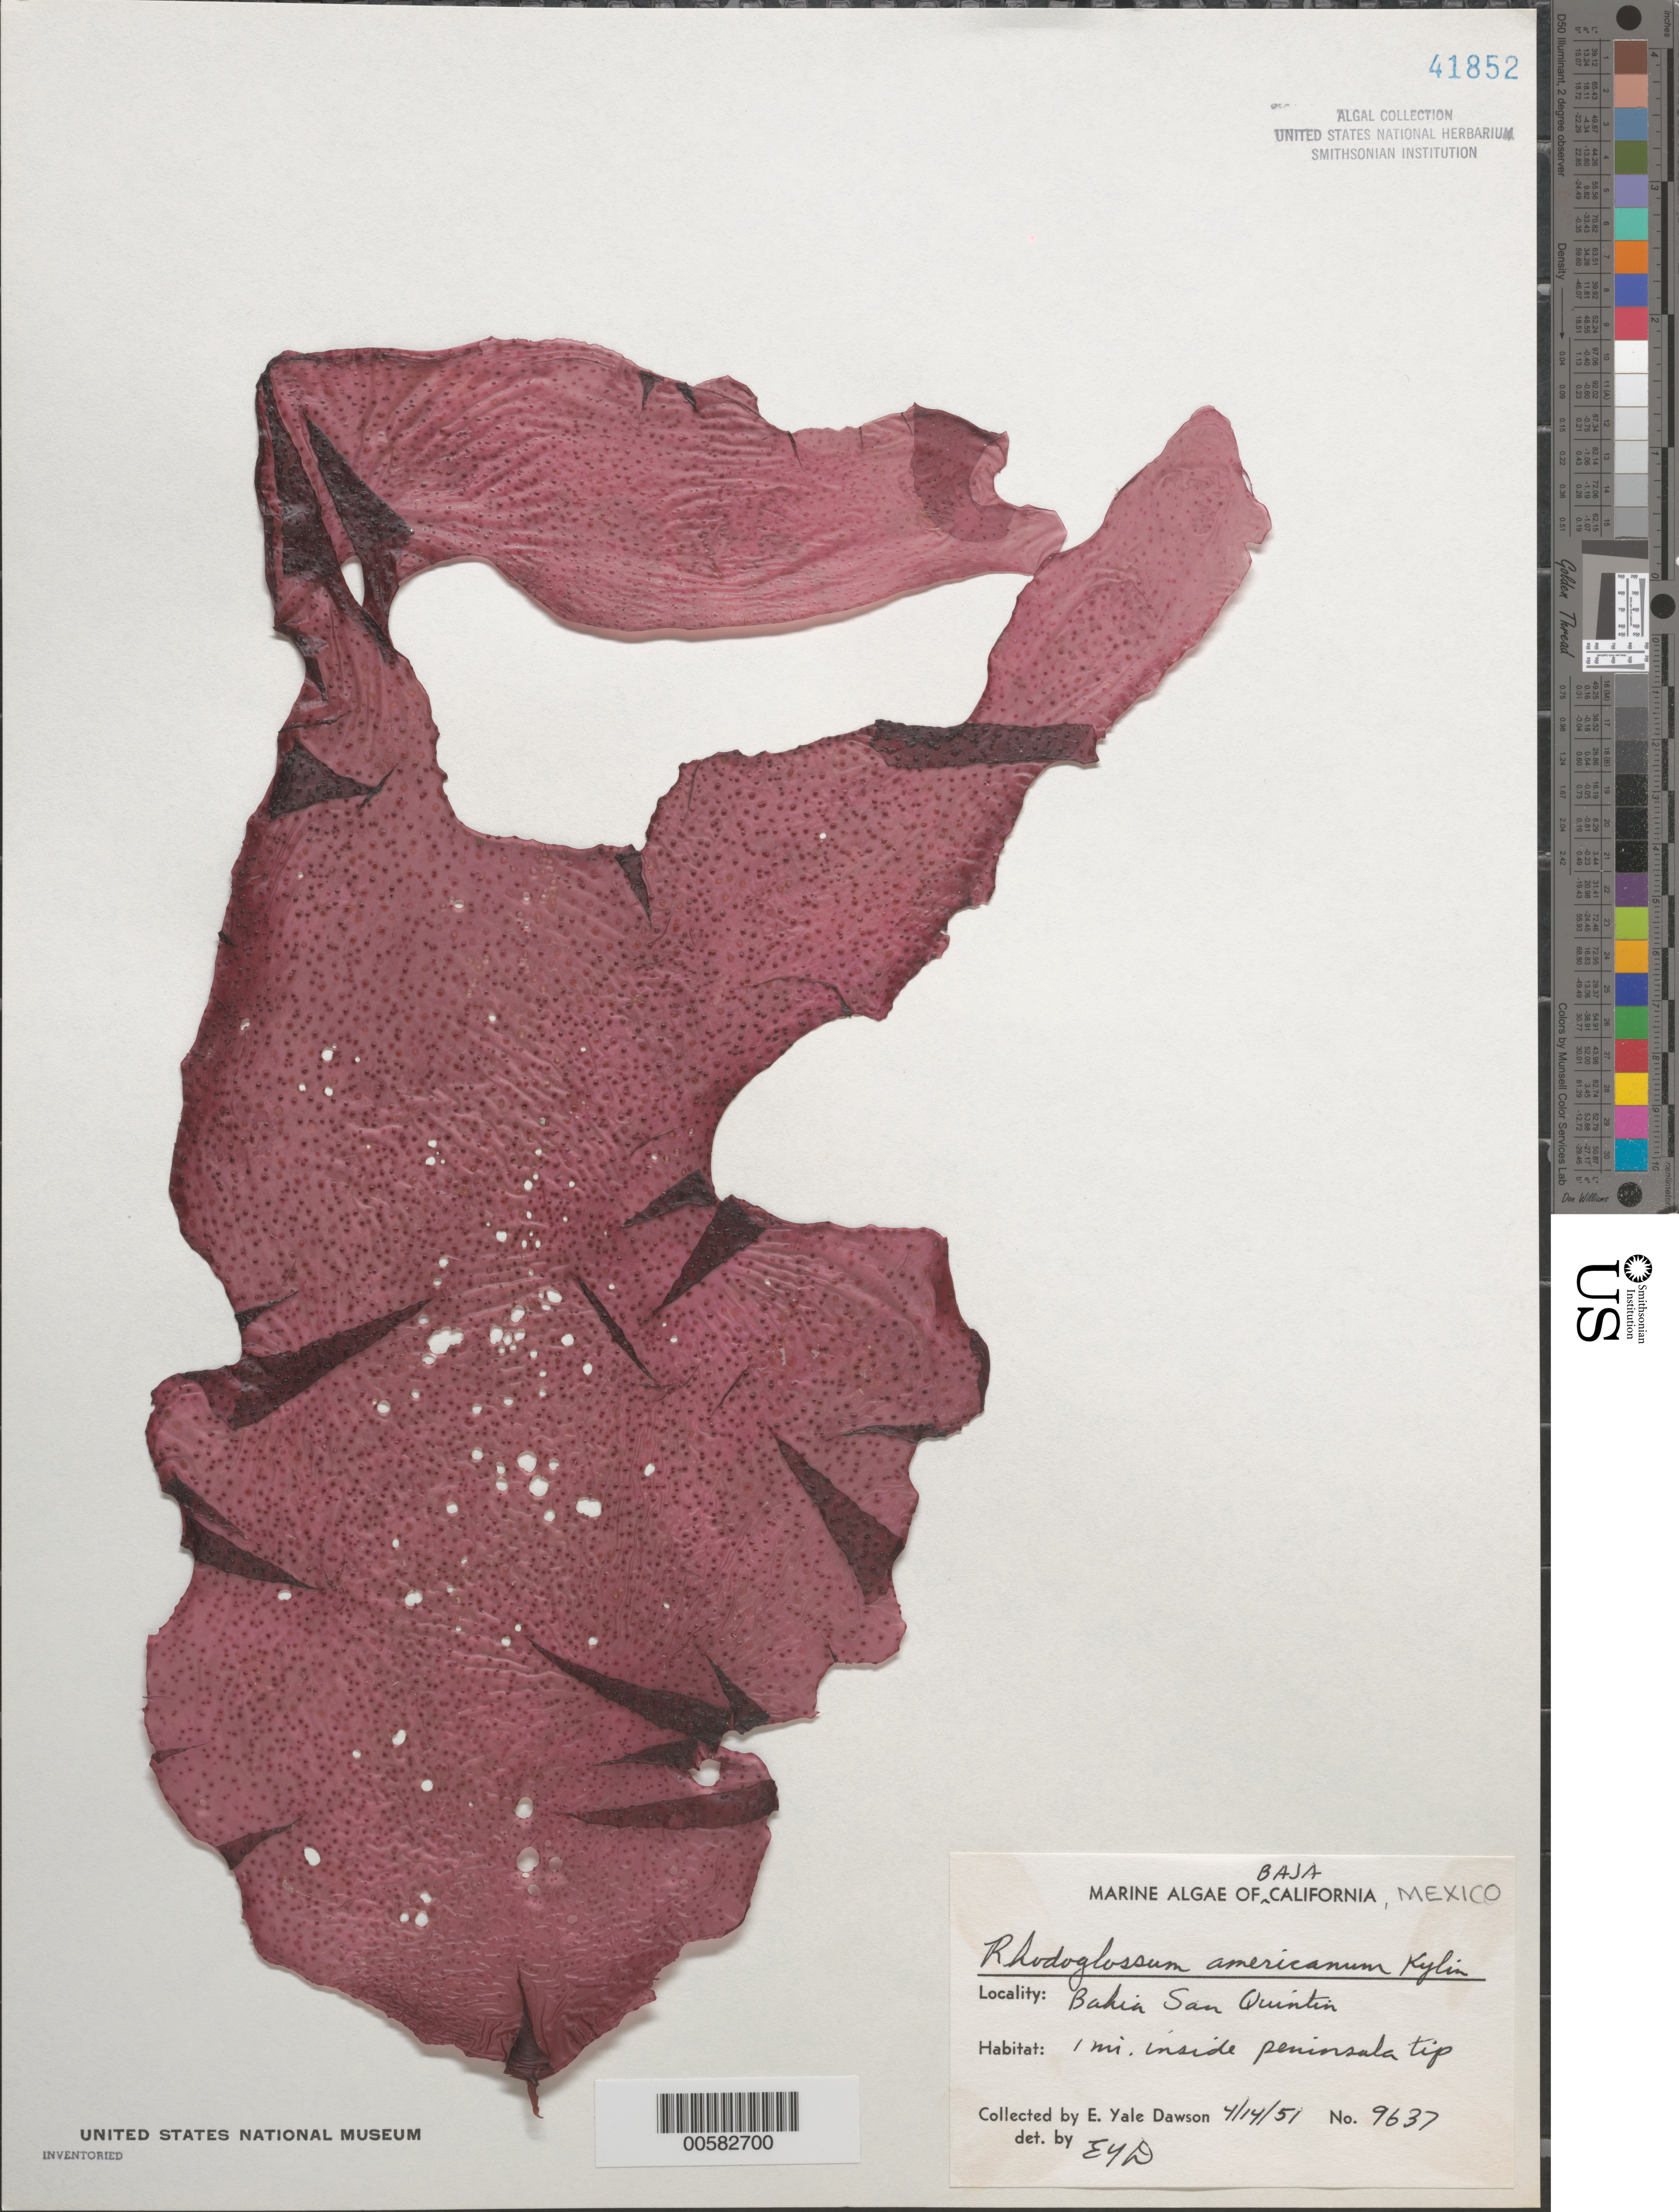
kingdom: Plantae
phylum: Rhodophyta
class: Florideophyceae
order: Gigartinales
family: Gigartinaceae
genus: Mazzaella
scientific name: Mazzaella californica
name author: (J. Agardh) G. De Toni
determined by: Algae name updating Project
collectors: E. Y. Dawson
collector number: EYD 9637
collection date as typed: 14 Apr 1951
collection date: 1951-04-14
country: Mexico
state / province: Baja California Norte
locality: Bahia San Quintin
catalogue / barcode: US 41852